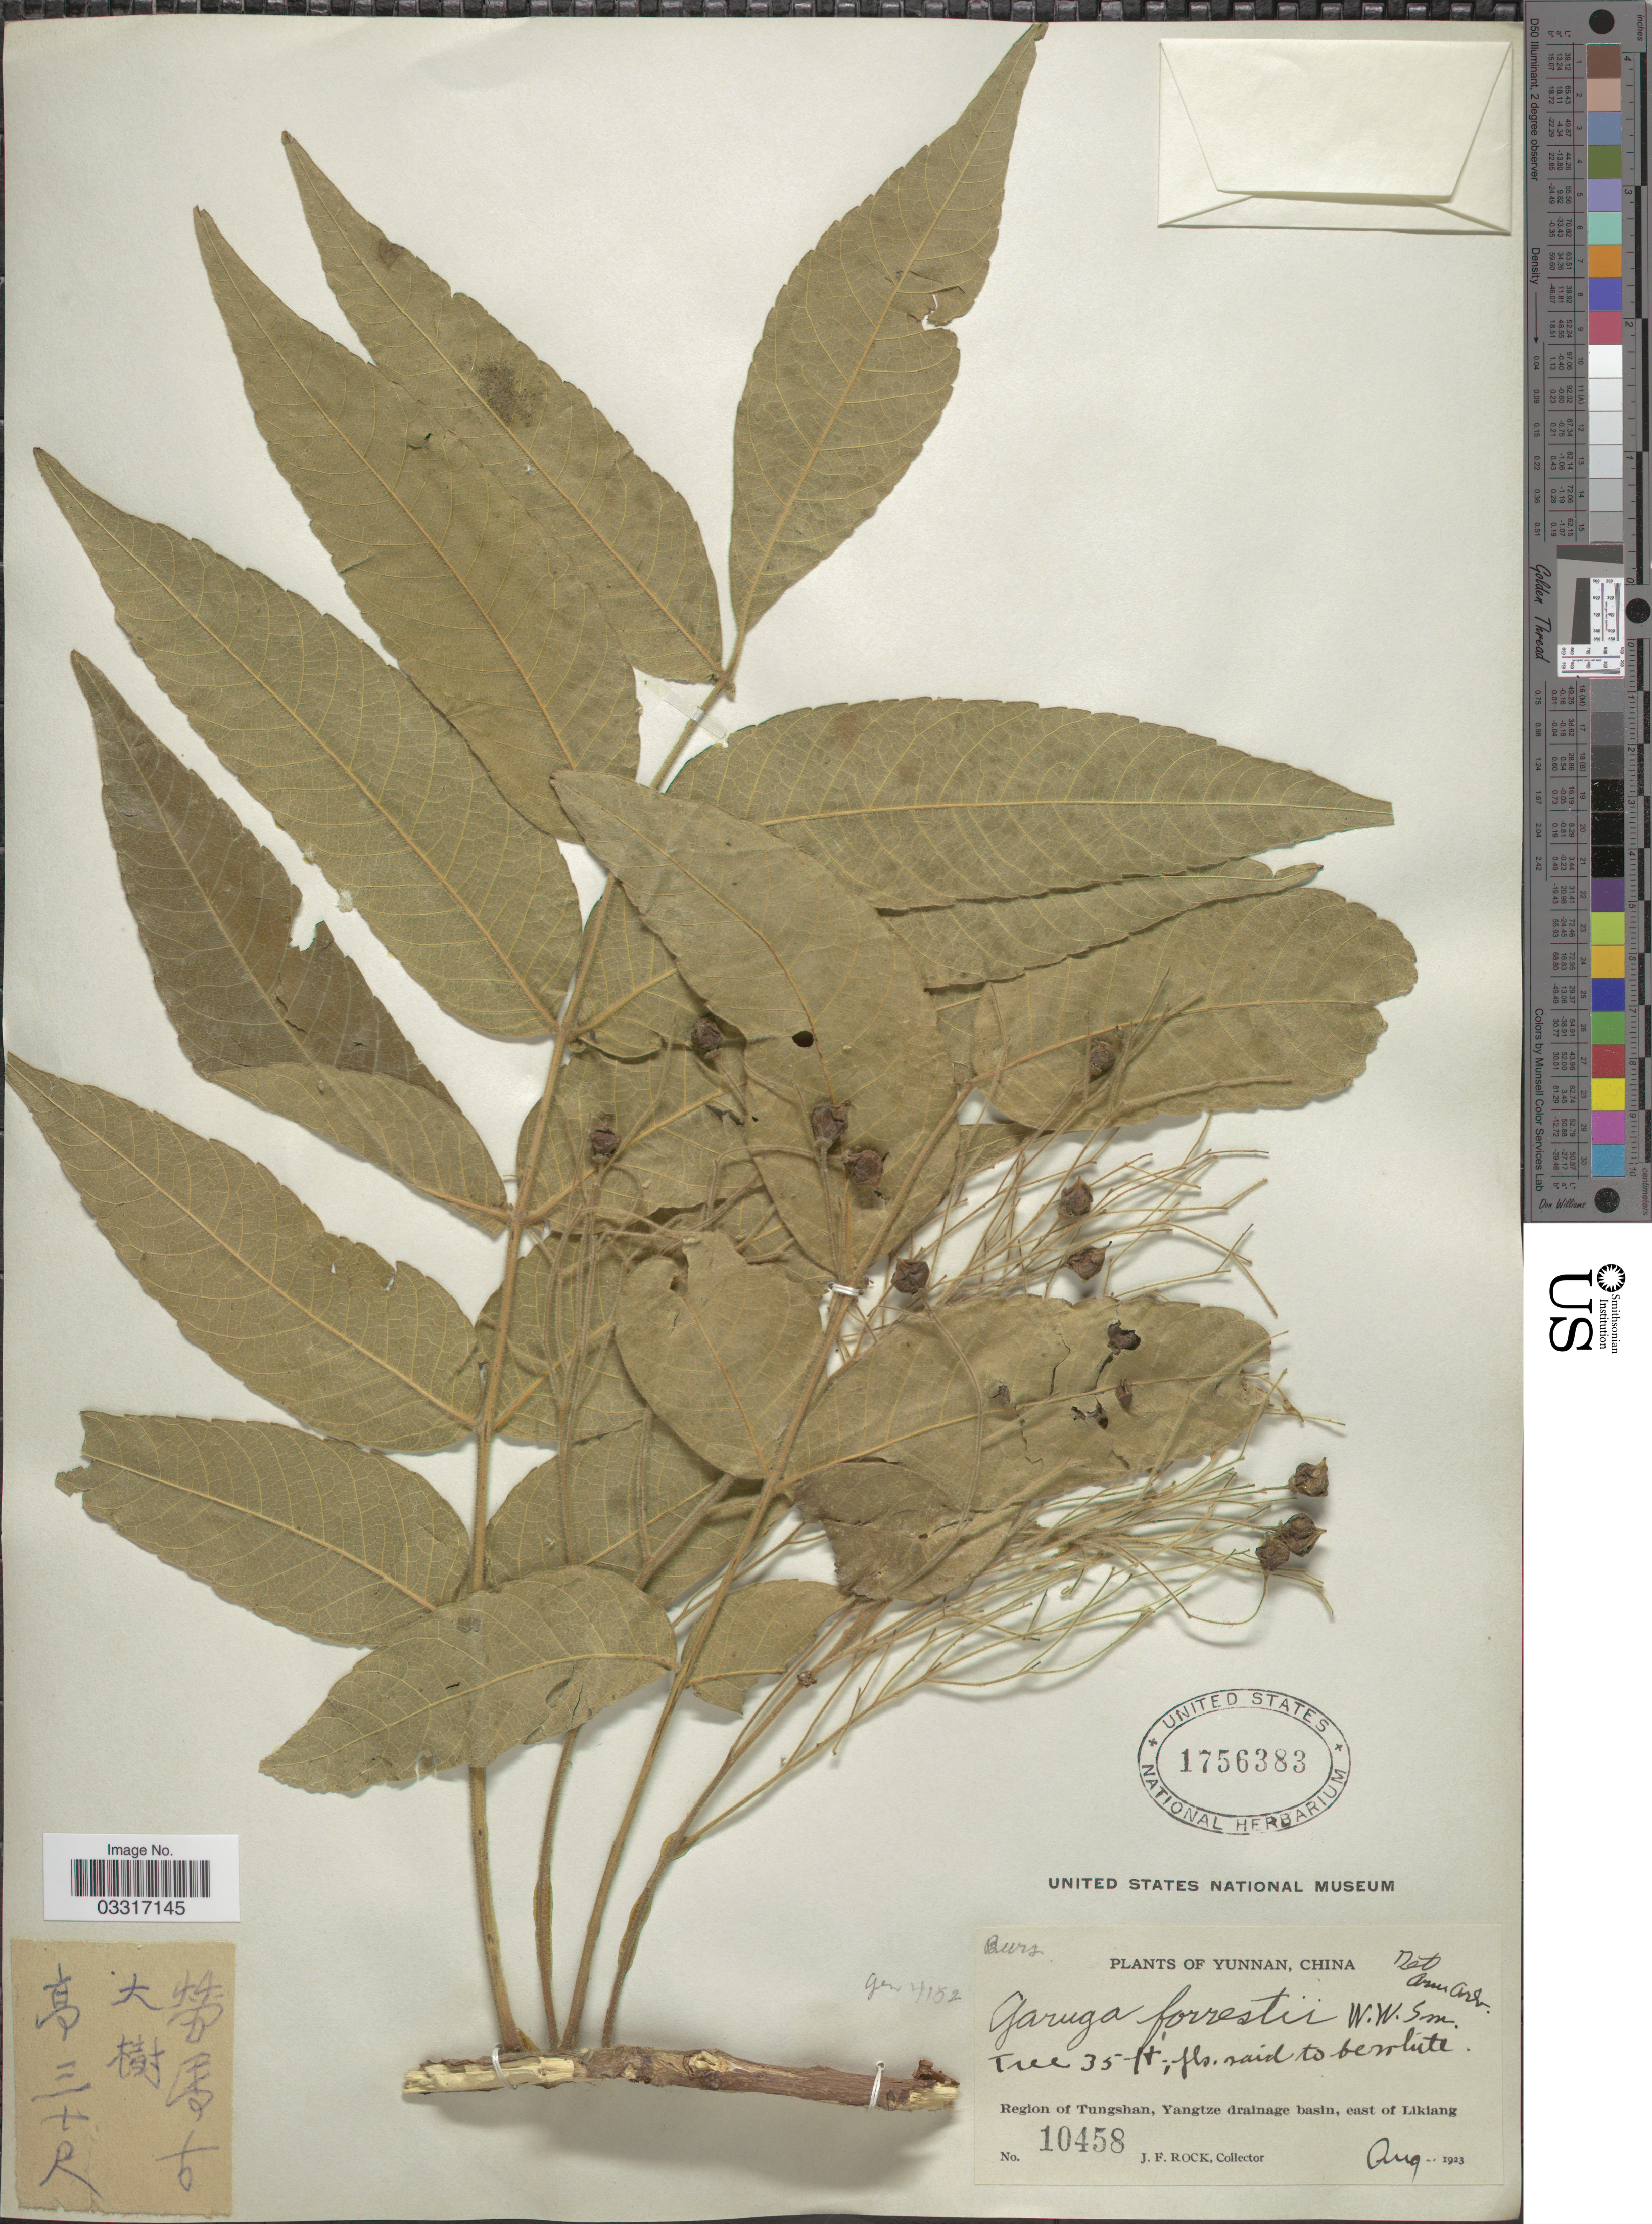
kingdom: Plantae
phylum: Tracheophyta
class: Magnoliopsida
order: Sapindales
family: Burseraceae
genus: Garuga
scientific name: Garuga forrestii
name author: W.W. Sm.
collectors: J. Rock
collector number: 10458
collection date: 1923-08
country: China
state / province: Yunnan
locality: Region of Tungshan, Yangtze drainage basin, east of Likiang.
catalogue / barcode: US 1756383